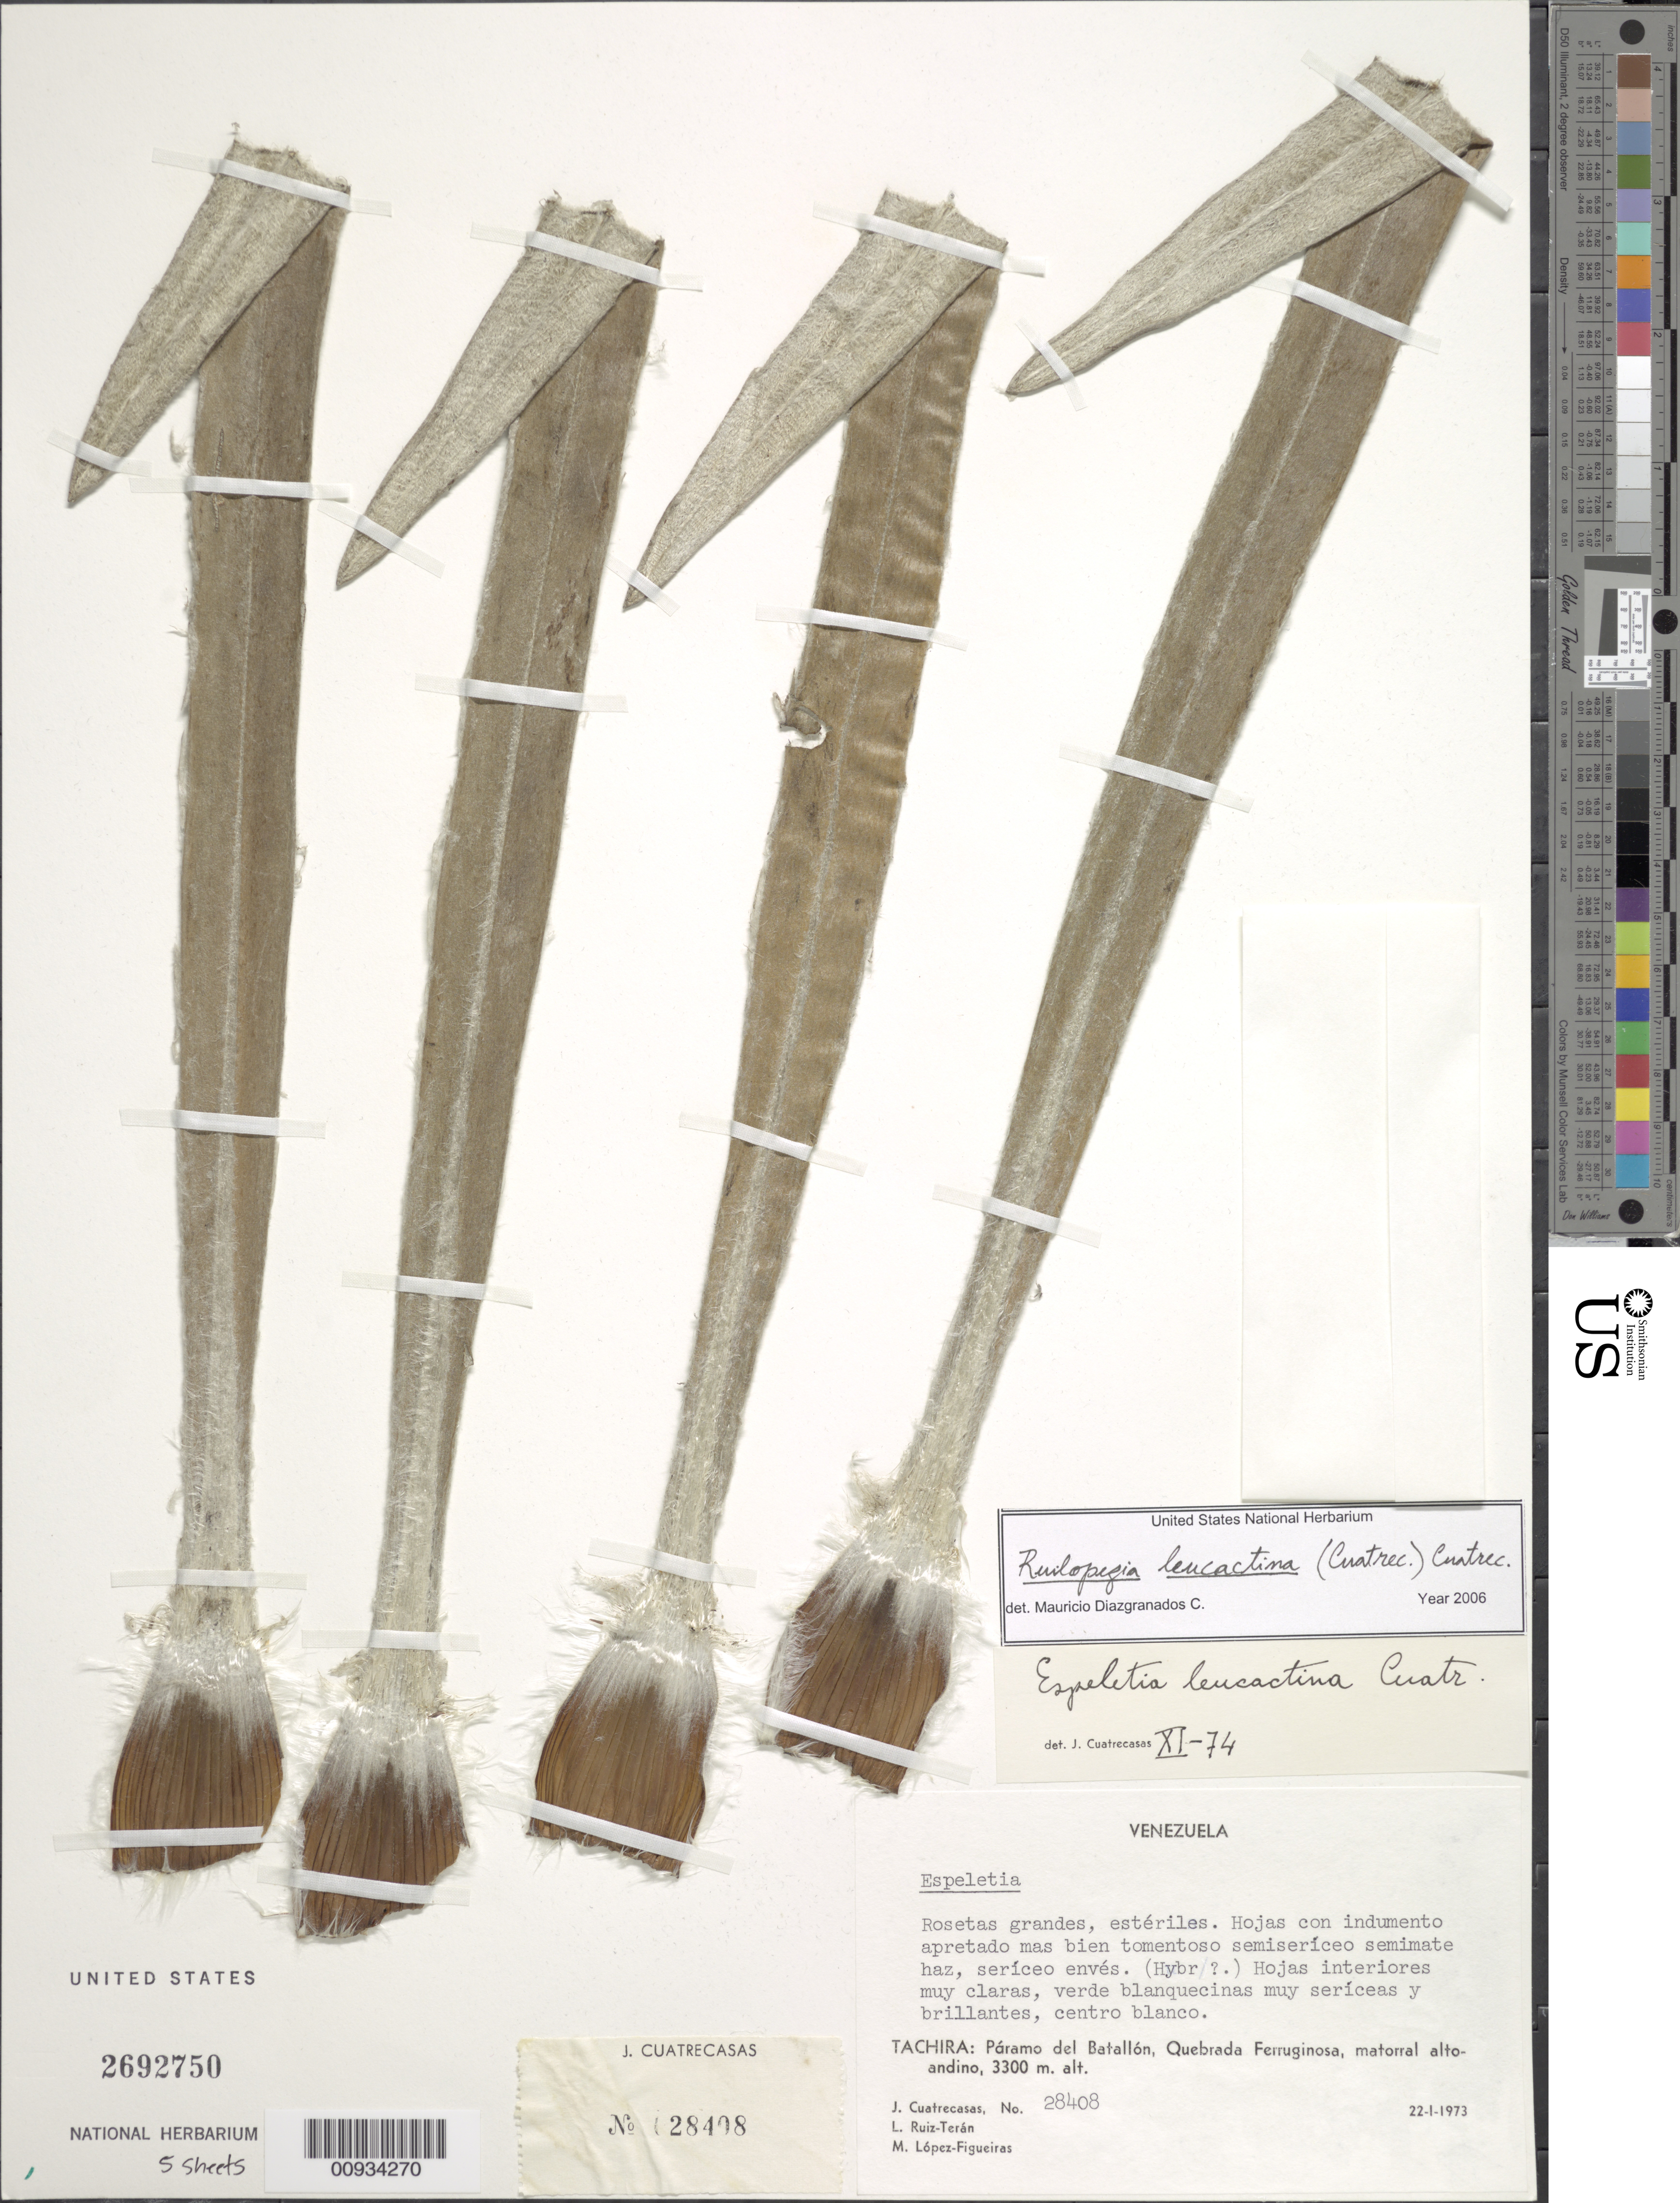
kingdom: Plantae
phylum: Tracheophyta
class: Magnoliopsida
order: Asterales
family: Asteraceae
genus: Ruilopezia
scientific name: Ruilopezia leucactina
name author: (Cuatrec.) Cuatrec.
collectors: J. Cuatrecasas, L. E. Ruíz-Terán & M. López Figueiras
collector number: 28408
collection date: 1973-01-22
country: Venezuela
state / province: Tachira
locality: Paramo del Batallon, Quebrada Ferruginosa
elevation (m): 3300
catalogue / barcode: US 2692750